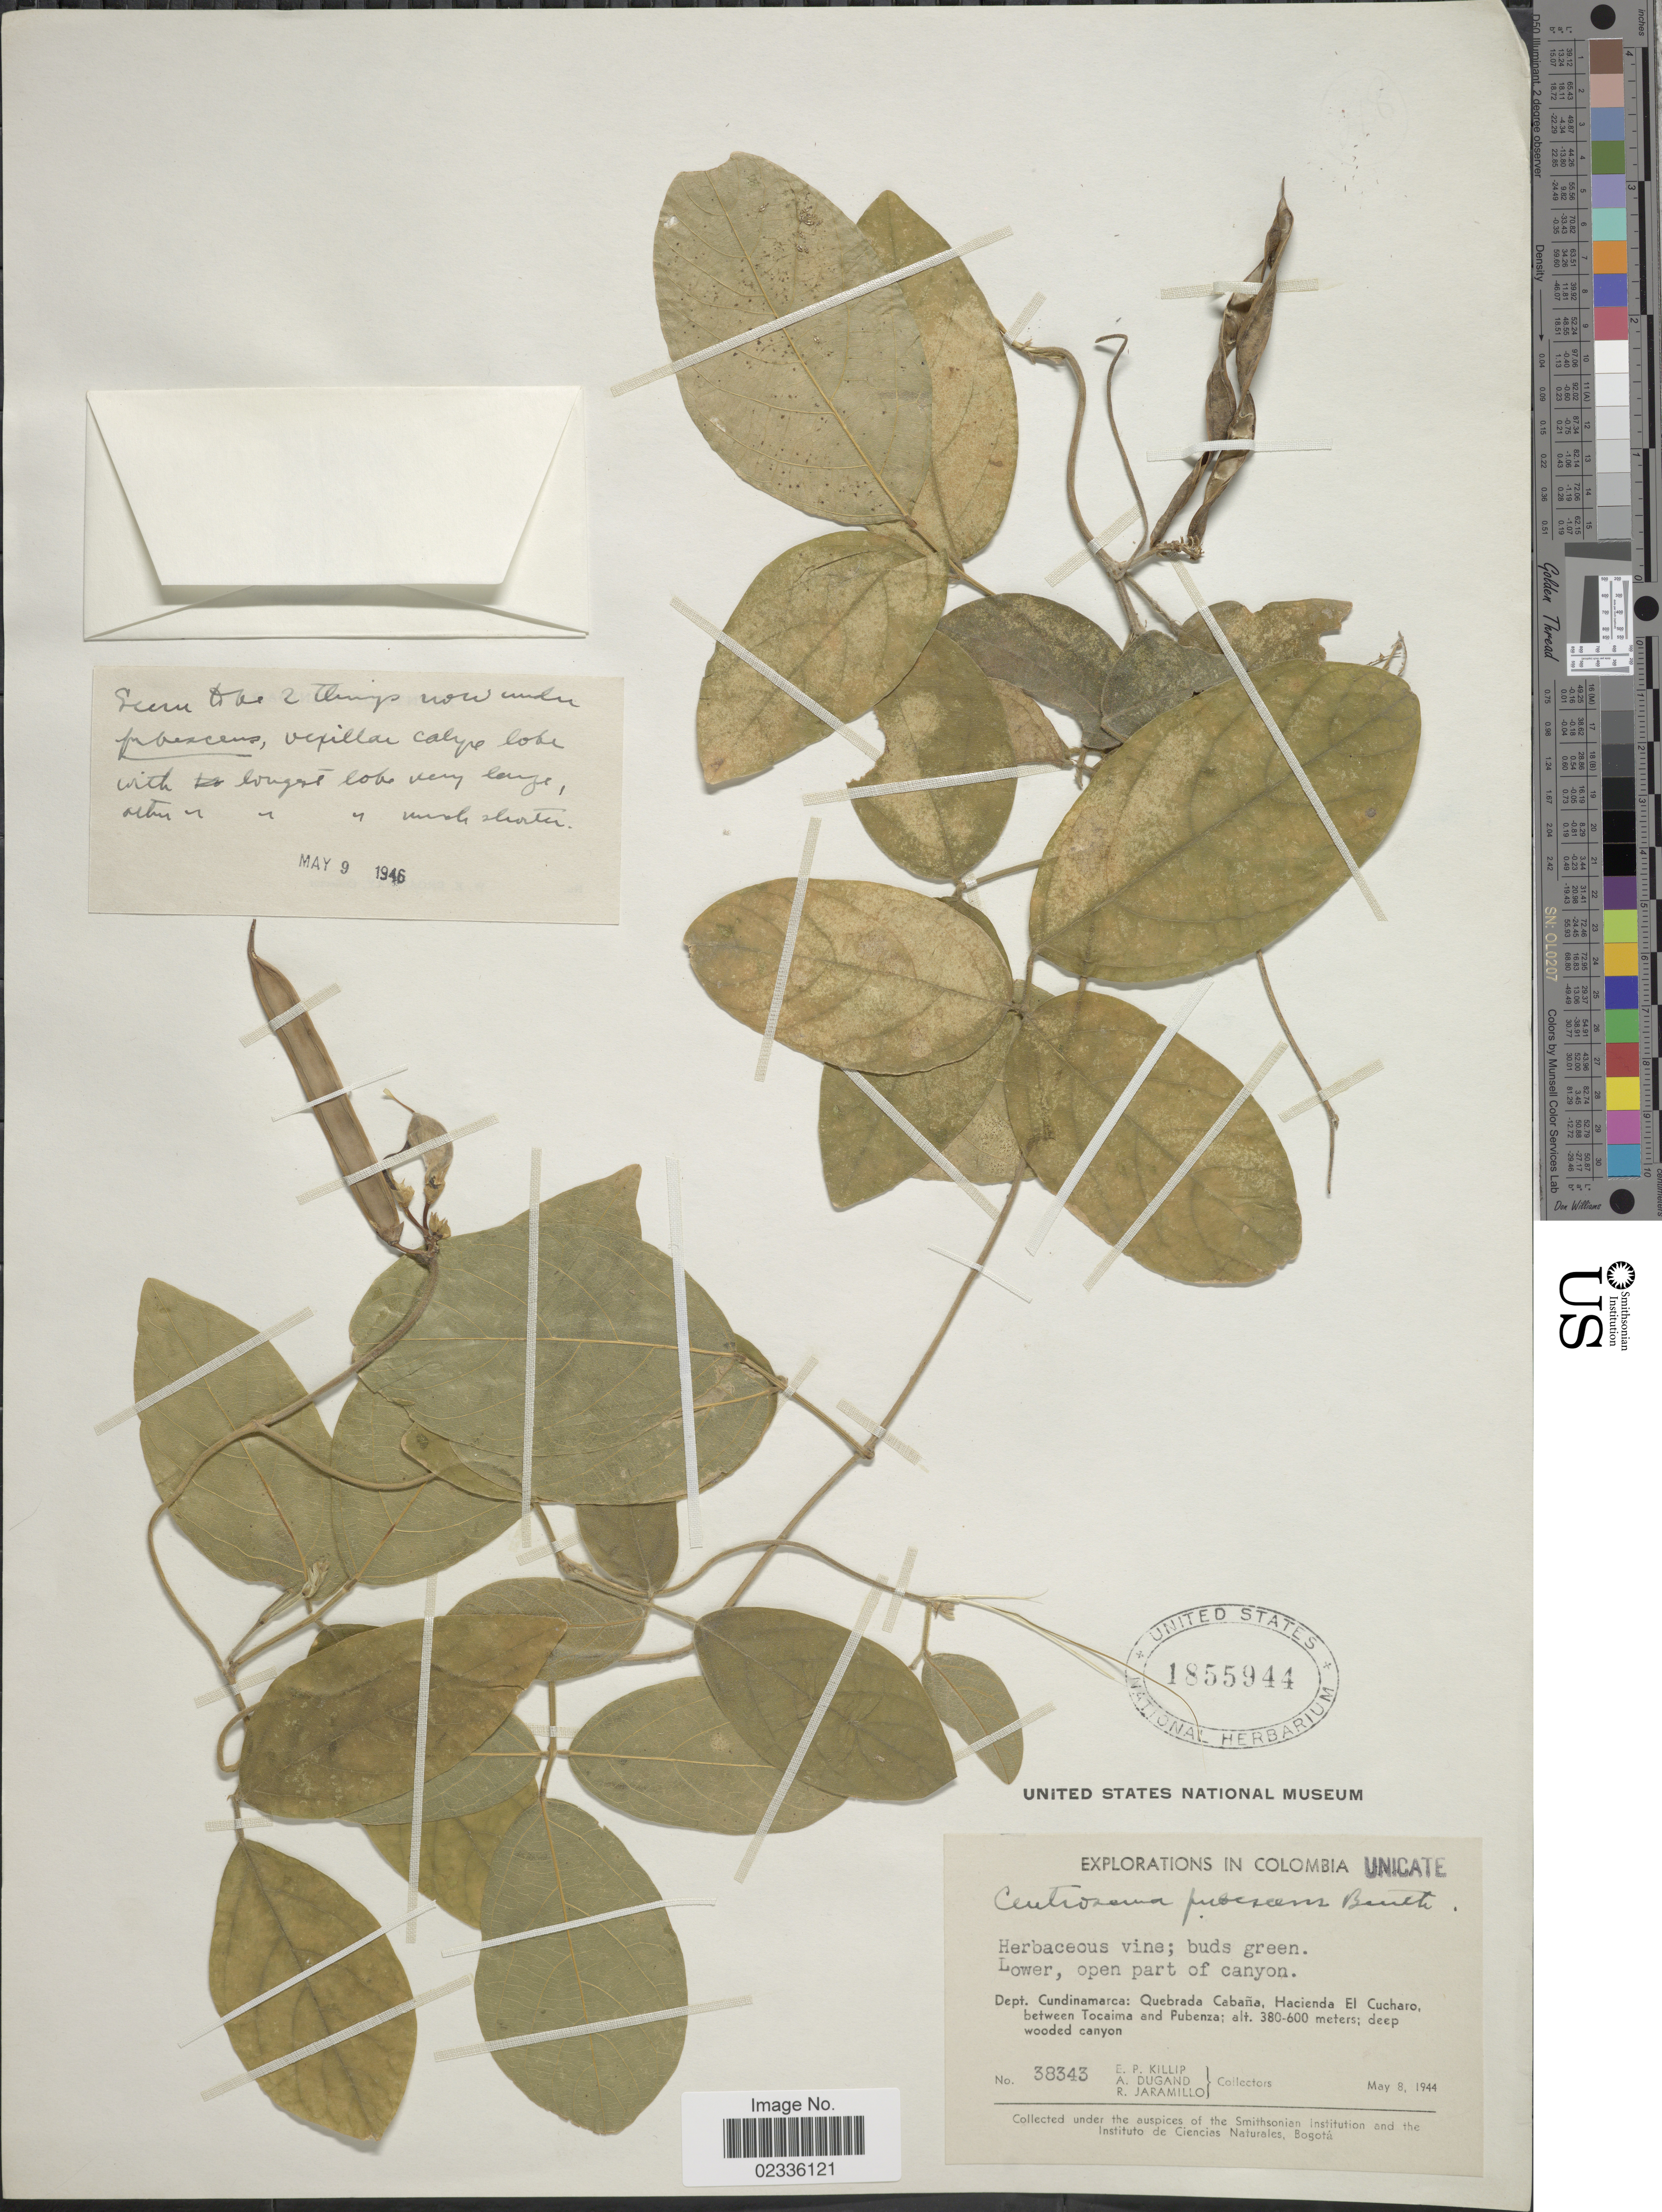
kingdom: Plantae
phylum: Tracheophyta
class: Magnoliopsida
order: Fabales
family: Fabaceae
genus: Centrosema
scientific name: Centrosema pubescens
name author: Benth.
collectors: E. P. Killip, A. Dugand & R. Jaramillo M.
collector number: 38343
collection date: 1944-05-08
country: Colombia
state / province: Cundinamarca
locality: Dept. Cundinamarca: Quebrada Cabana, Hacienda El Cucharo between Tocaima and Pubenza.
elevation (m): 380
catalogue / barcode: US 1855944